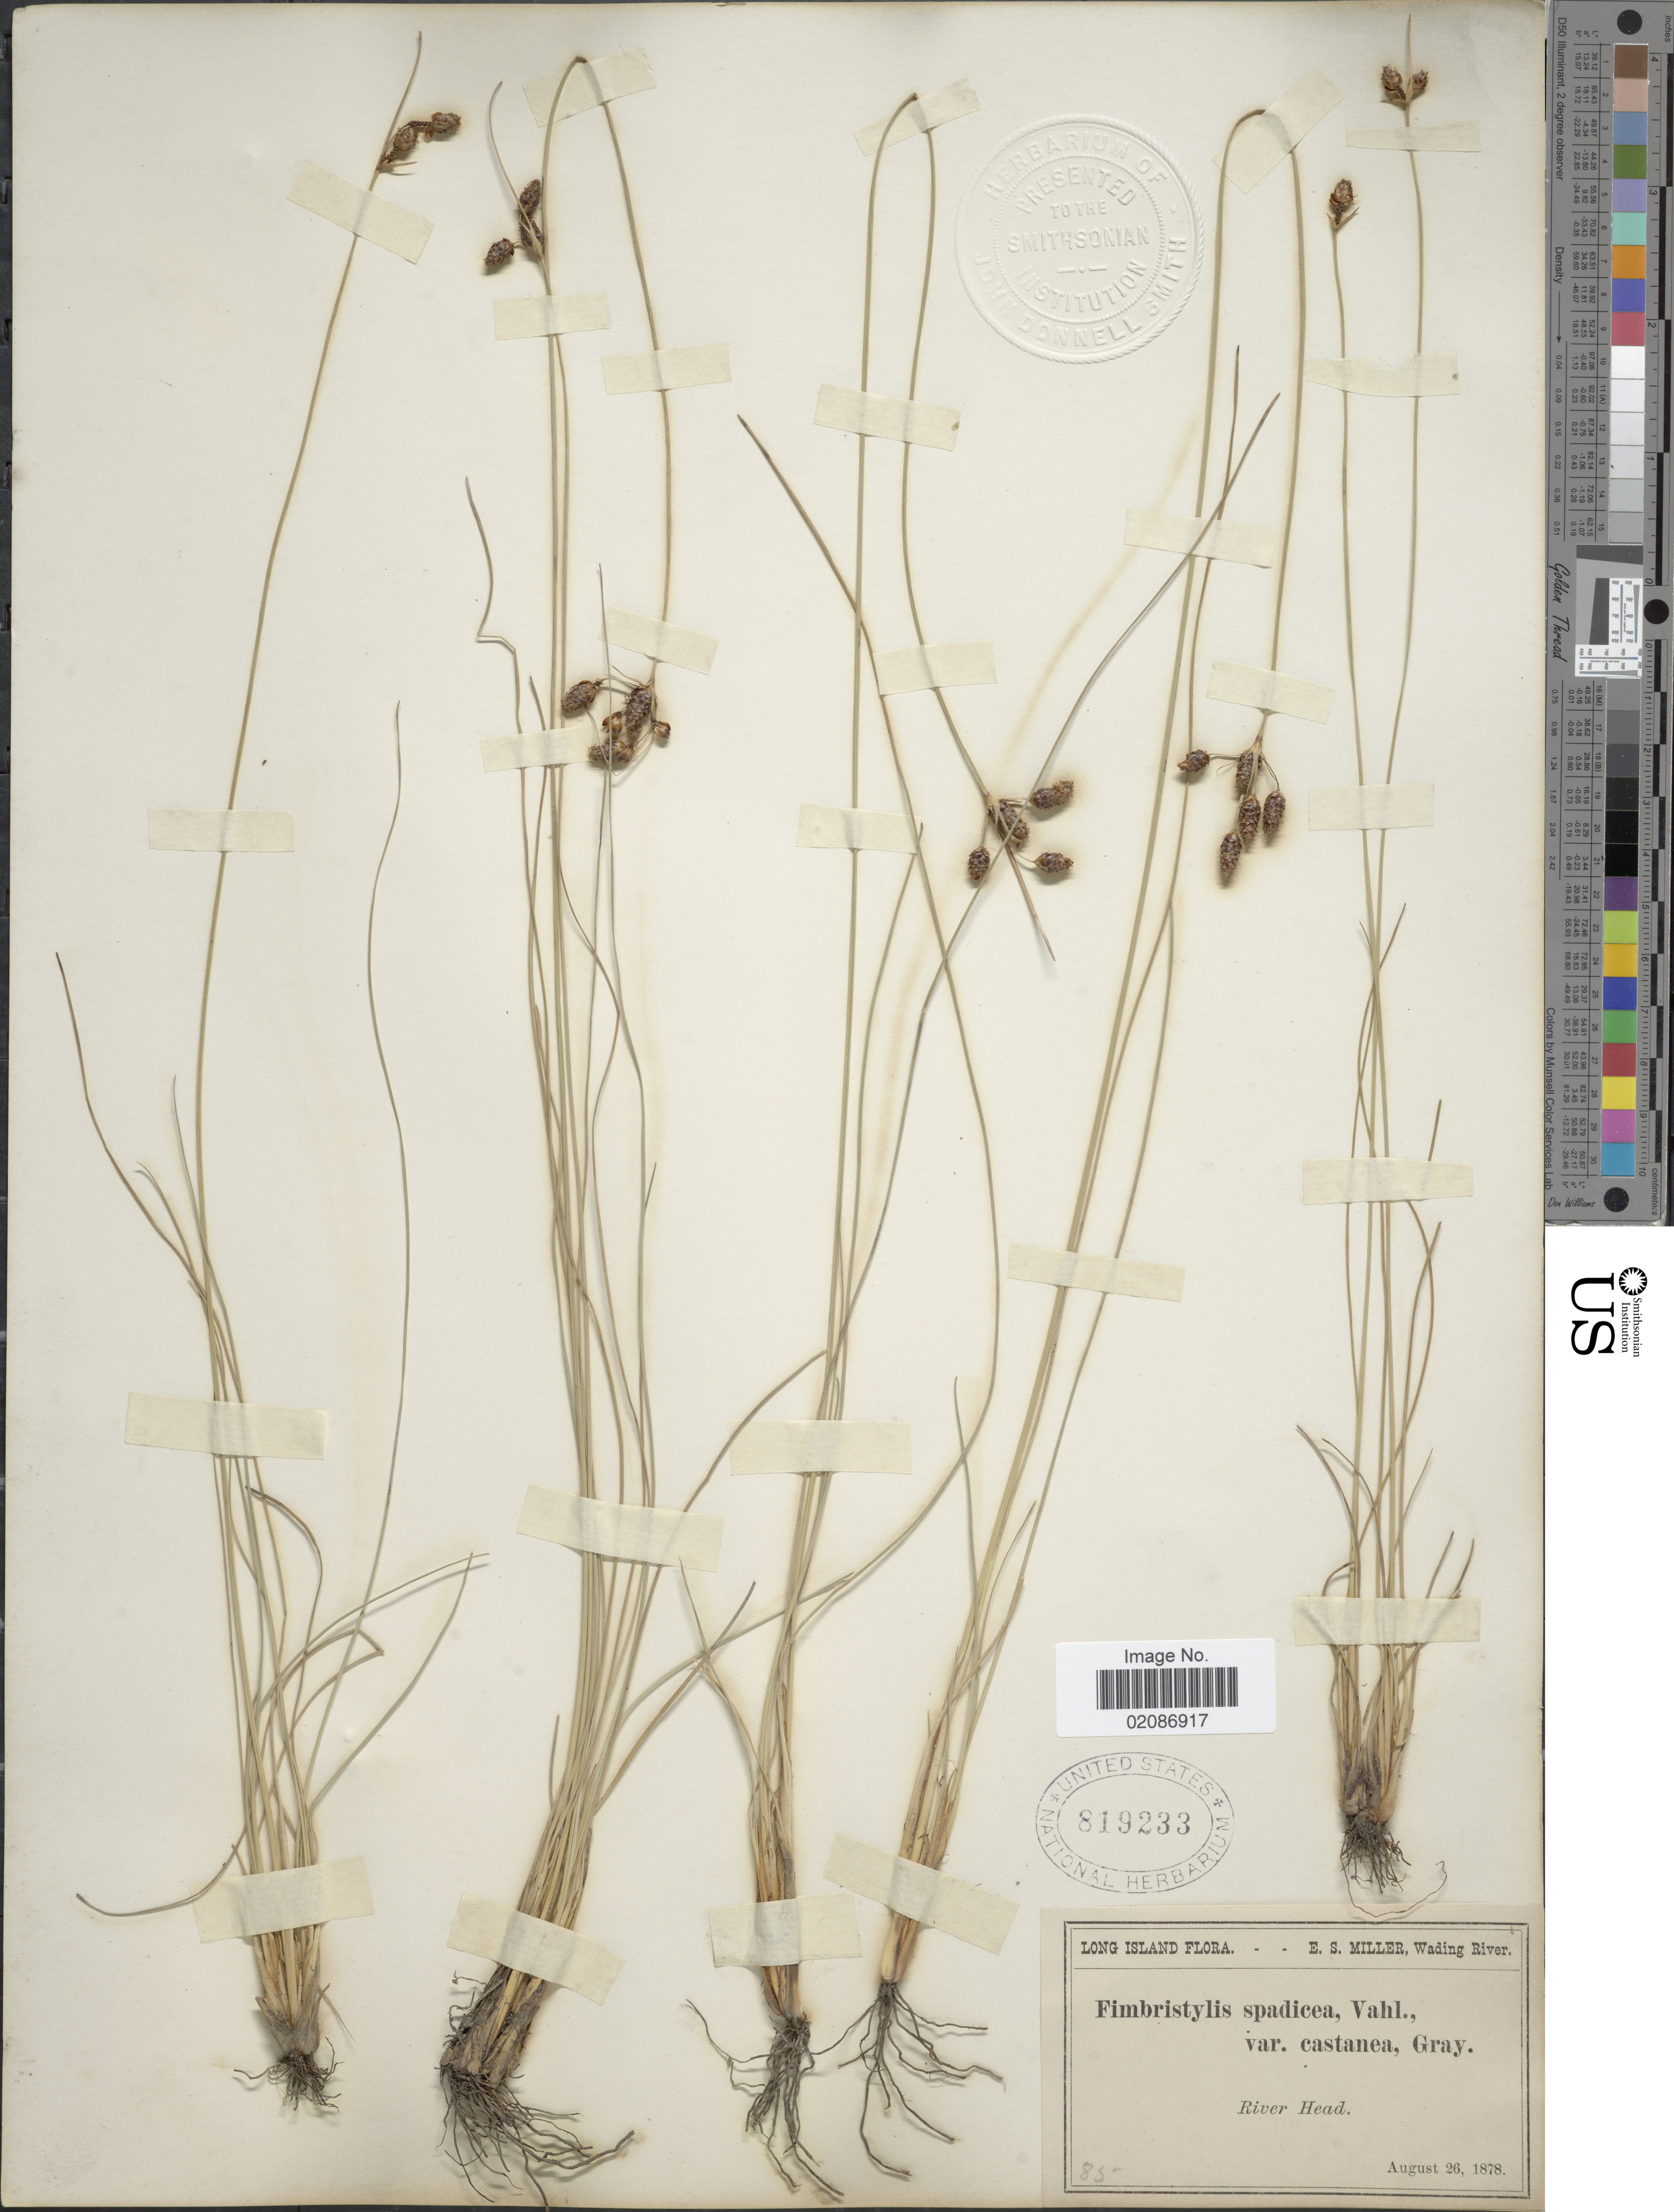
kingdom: Plantae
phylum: Tracheophyta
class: Liliopsida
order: Poales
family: Cyperaceae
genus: Fimbristylis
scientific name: Fimbristylis castanea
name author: (Michx.) Vahl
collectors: E. S. Miller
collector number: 85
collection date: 1878-08-26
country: United States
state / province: New York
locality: Long Island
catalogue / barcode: US 819233